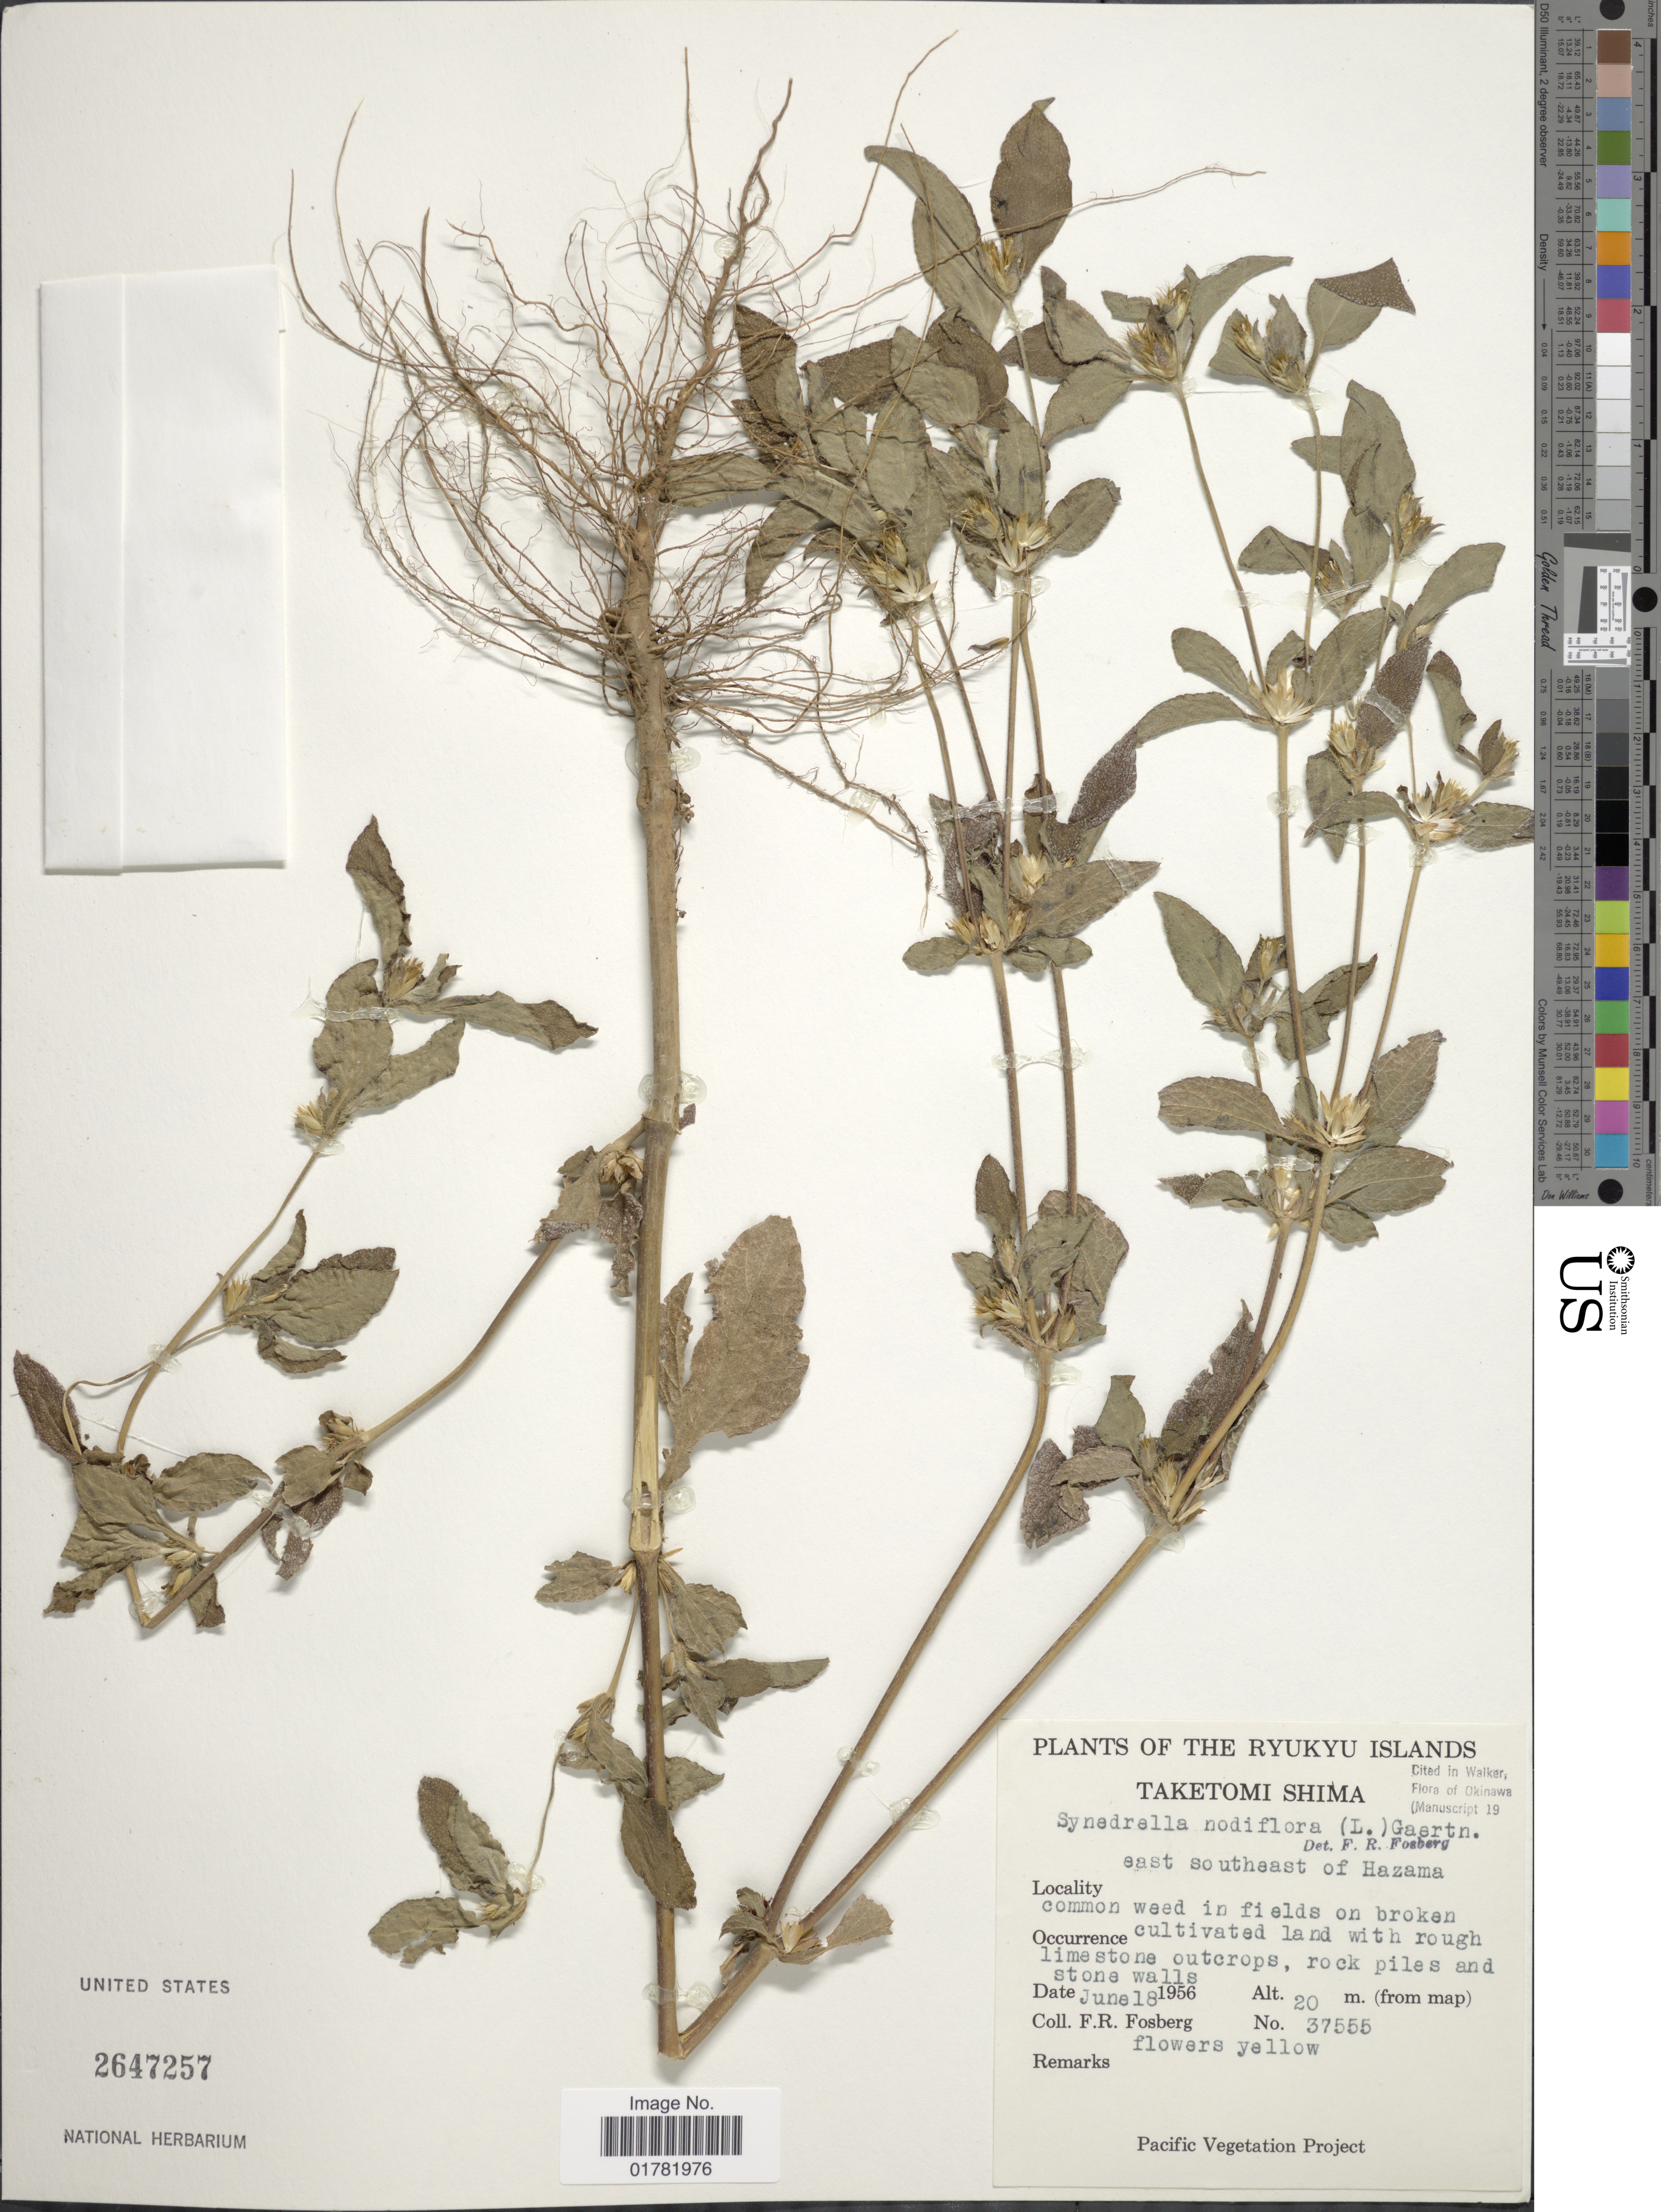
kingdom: Plantae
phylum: Tracheophyta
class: Magnoliopsida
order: Asterales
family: Asteraceae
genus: Synedrella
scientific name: Synedrella nodiflora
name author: (L.) Gaertn.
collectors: F. R. Fosberg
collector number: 37555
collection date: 1956-06-18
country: Japan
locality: The Ryukyu Islands, Taketomi Shima, east southeast of Hazama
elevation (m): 20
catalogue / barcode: US 2647257